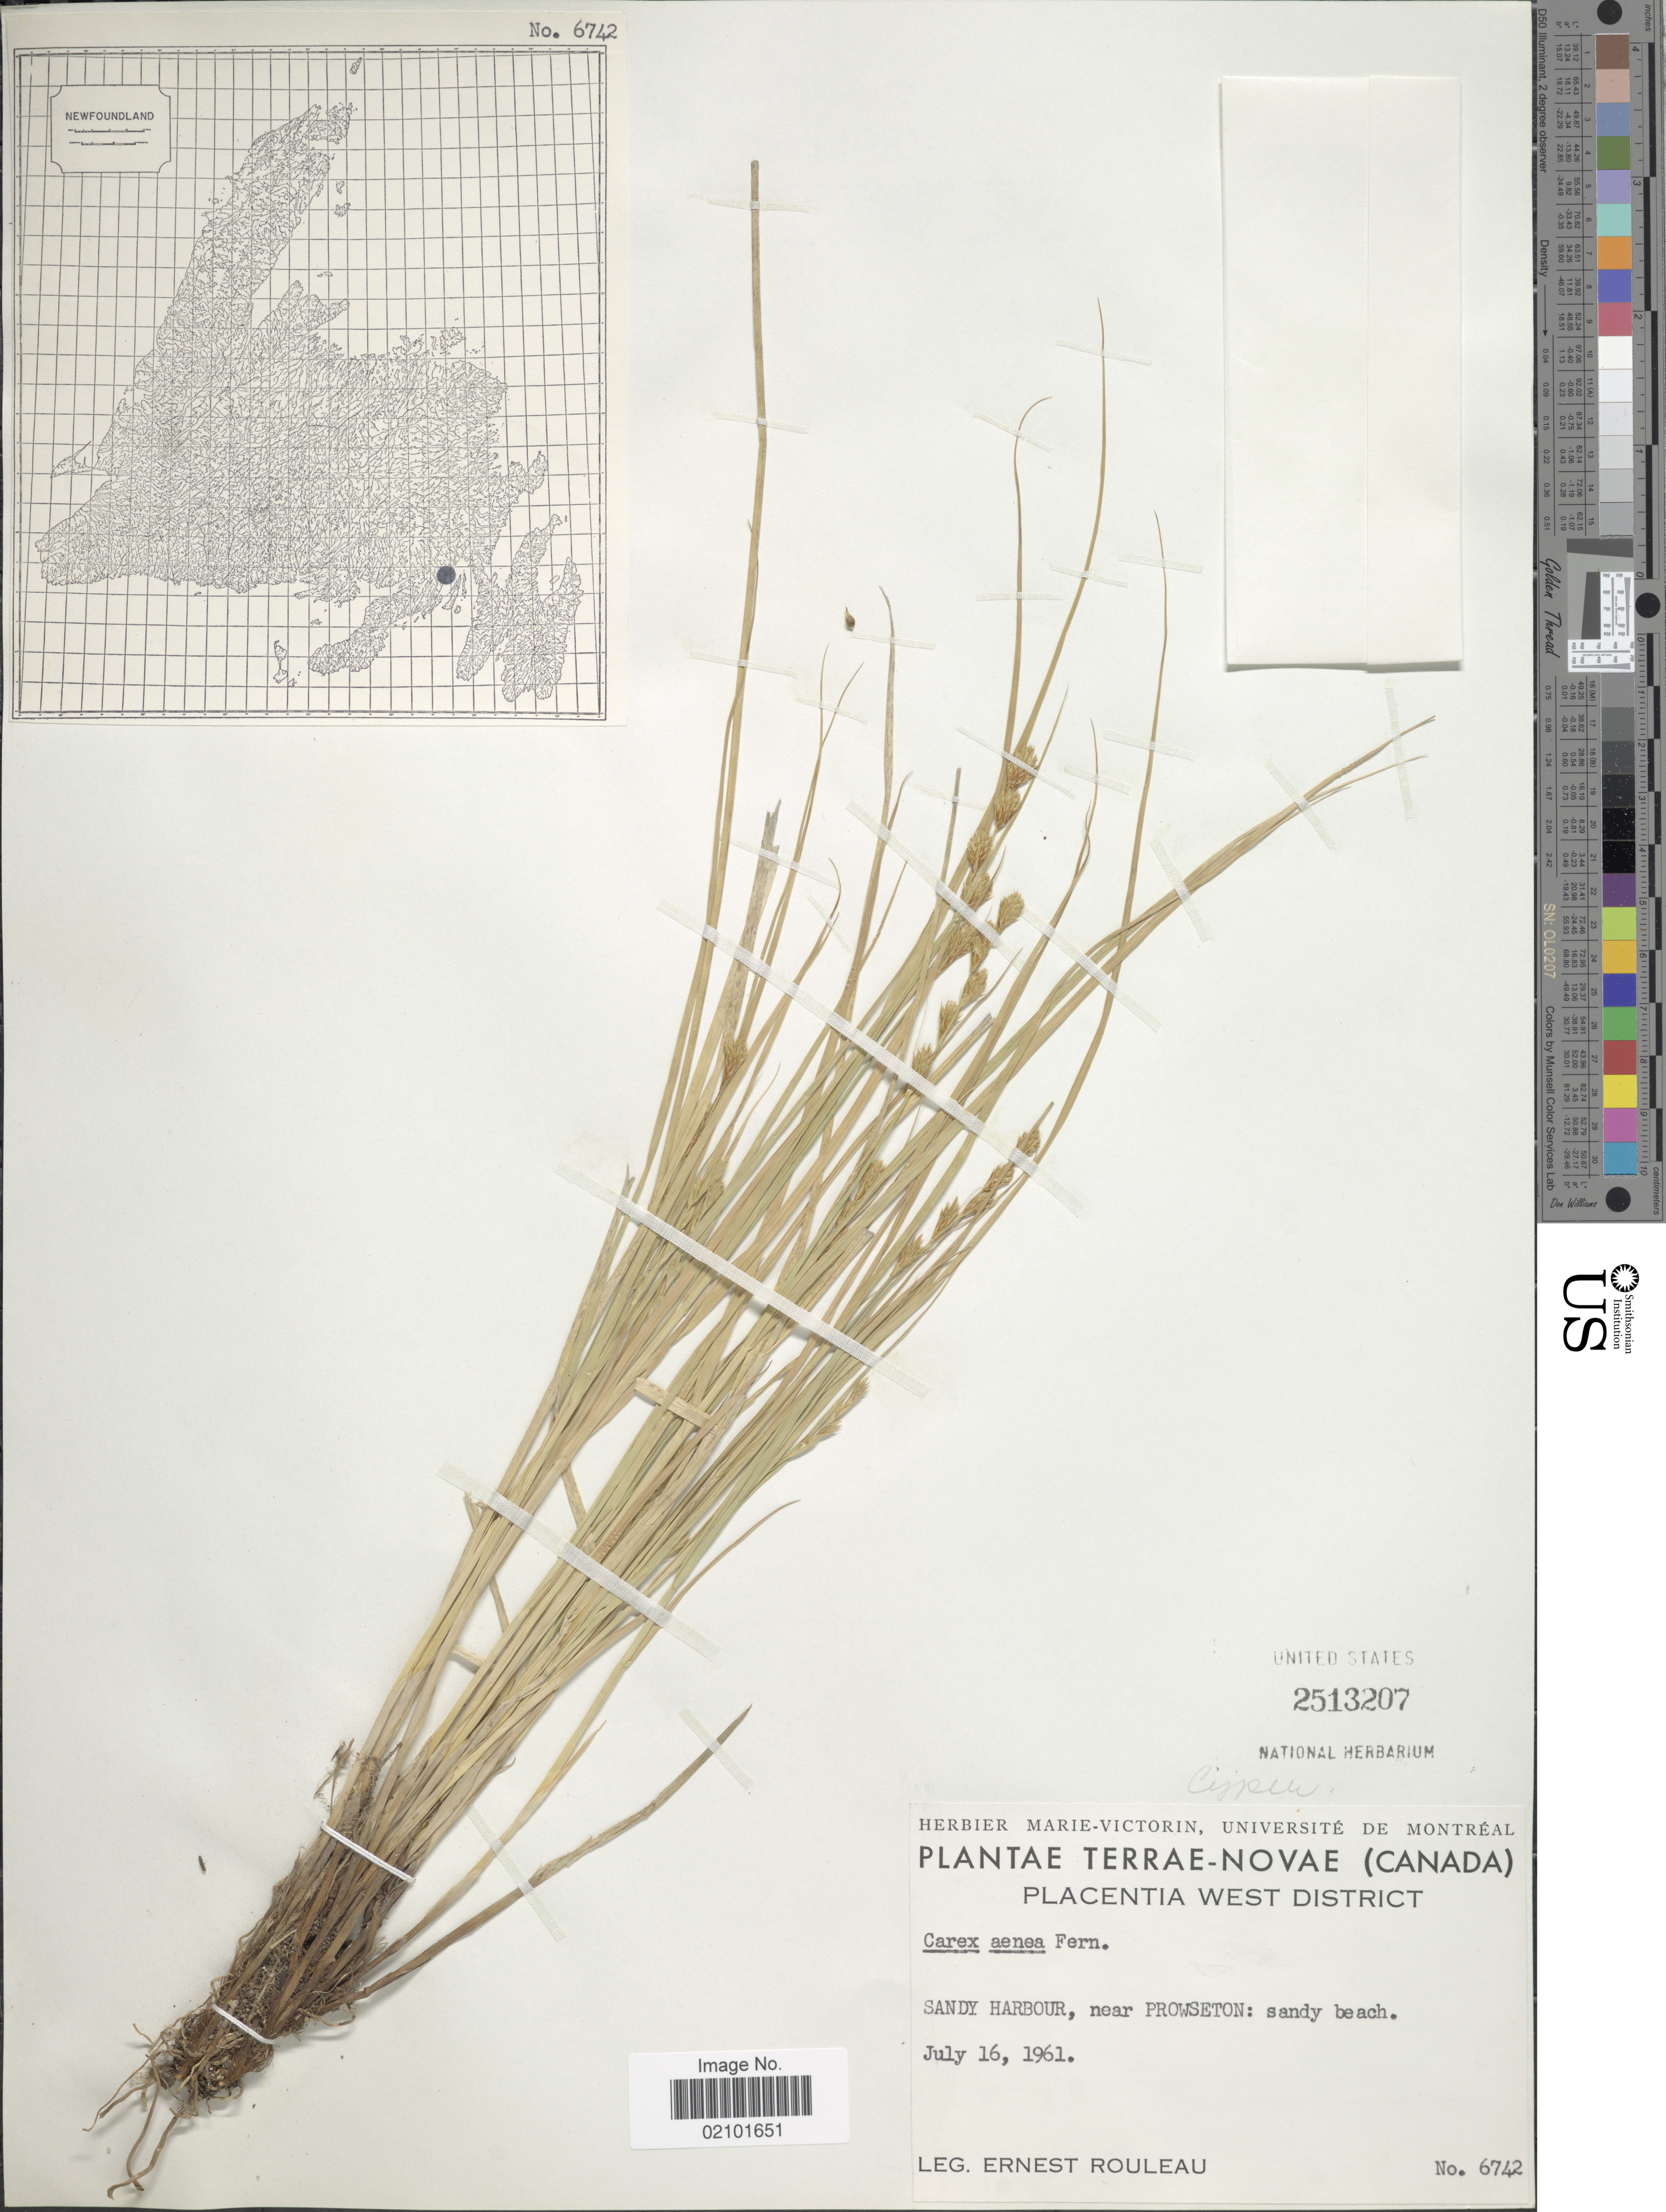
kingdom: Plantae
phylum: Tracheophyta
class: Liliopsida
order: Poales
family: Cyperaceae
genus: Carex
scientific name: Carex foenea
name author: Willd.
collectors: E. Rouleau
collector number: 6742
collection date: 1961-07-16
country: Canada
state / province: Northwest Territories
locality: Terrae-Novae. Placentia West District. Sandy Harbour, near Prowseton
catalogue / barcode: US 2513207